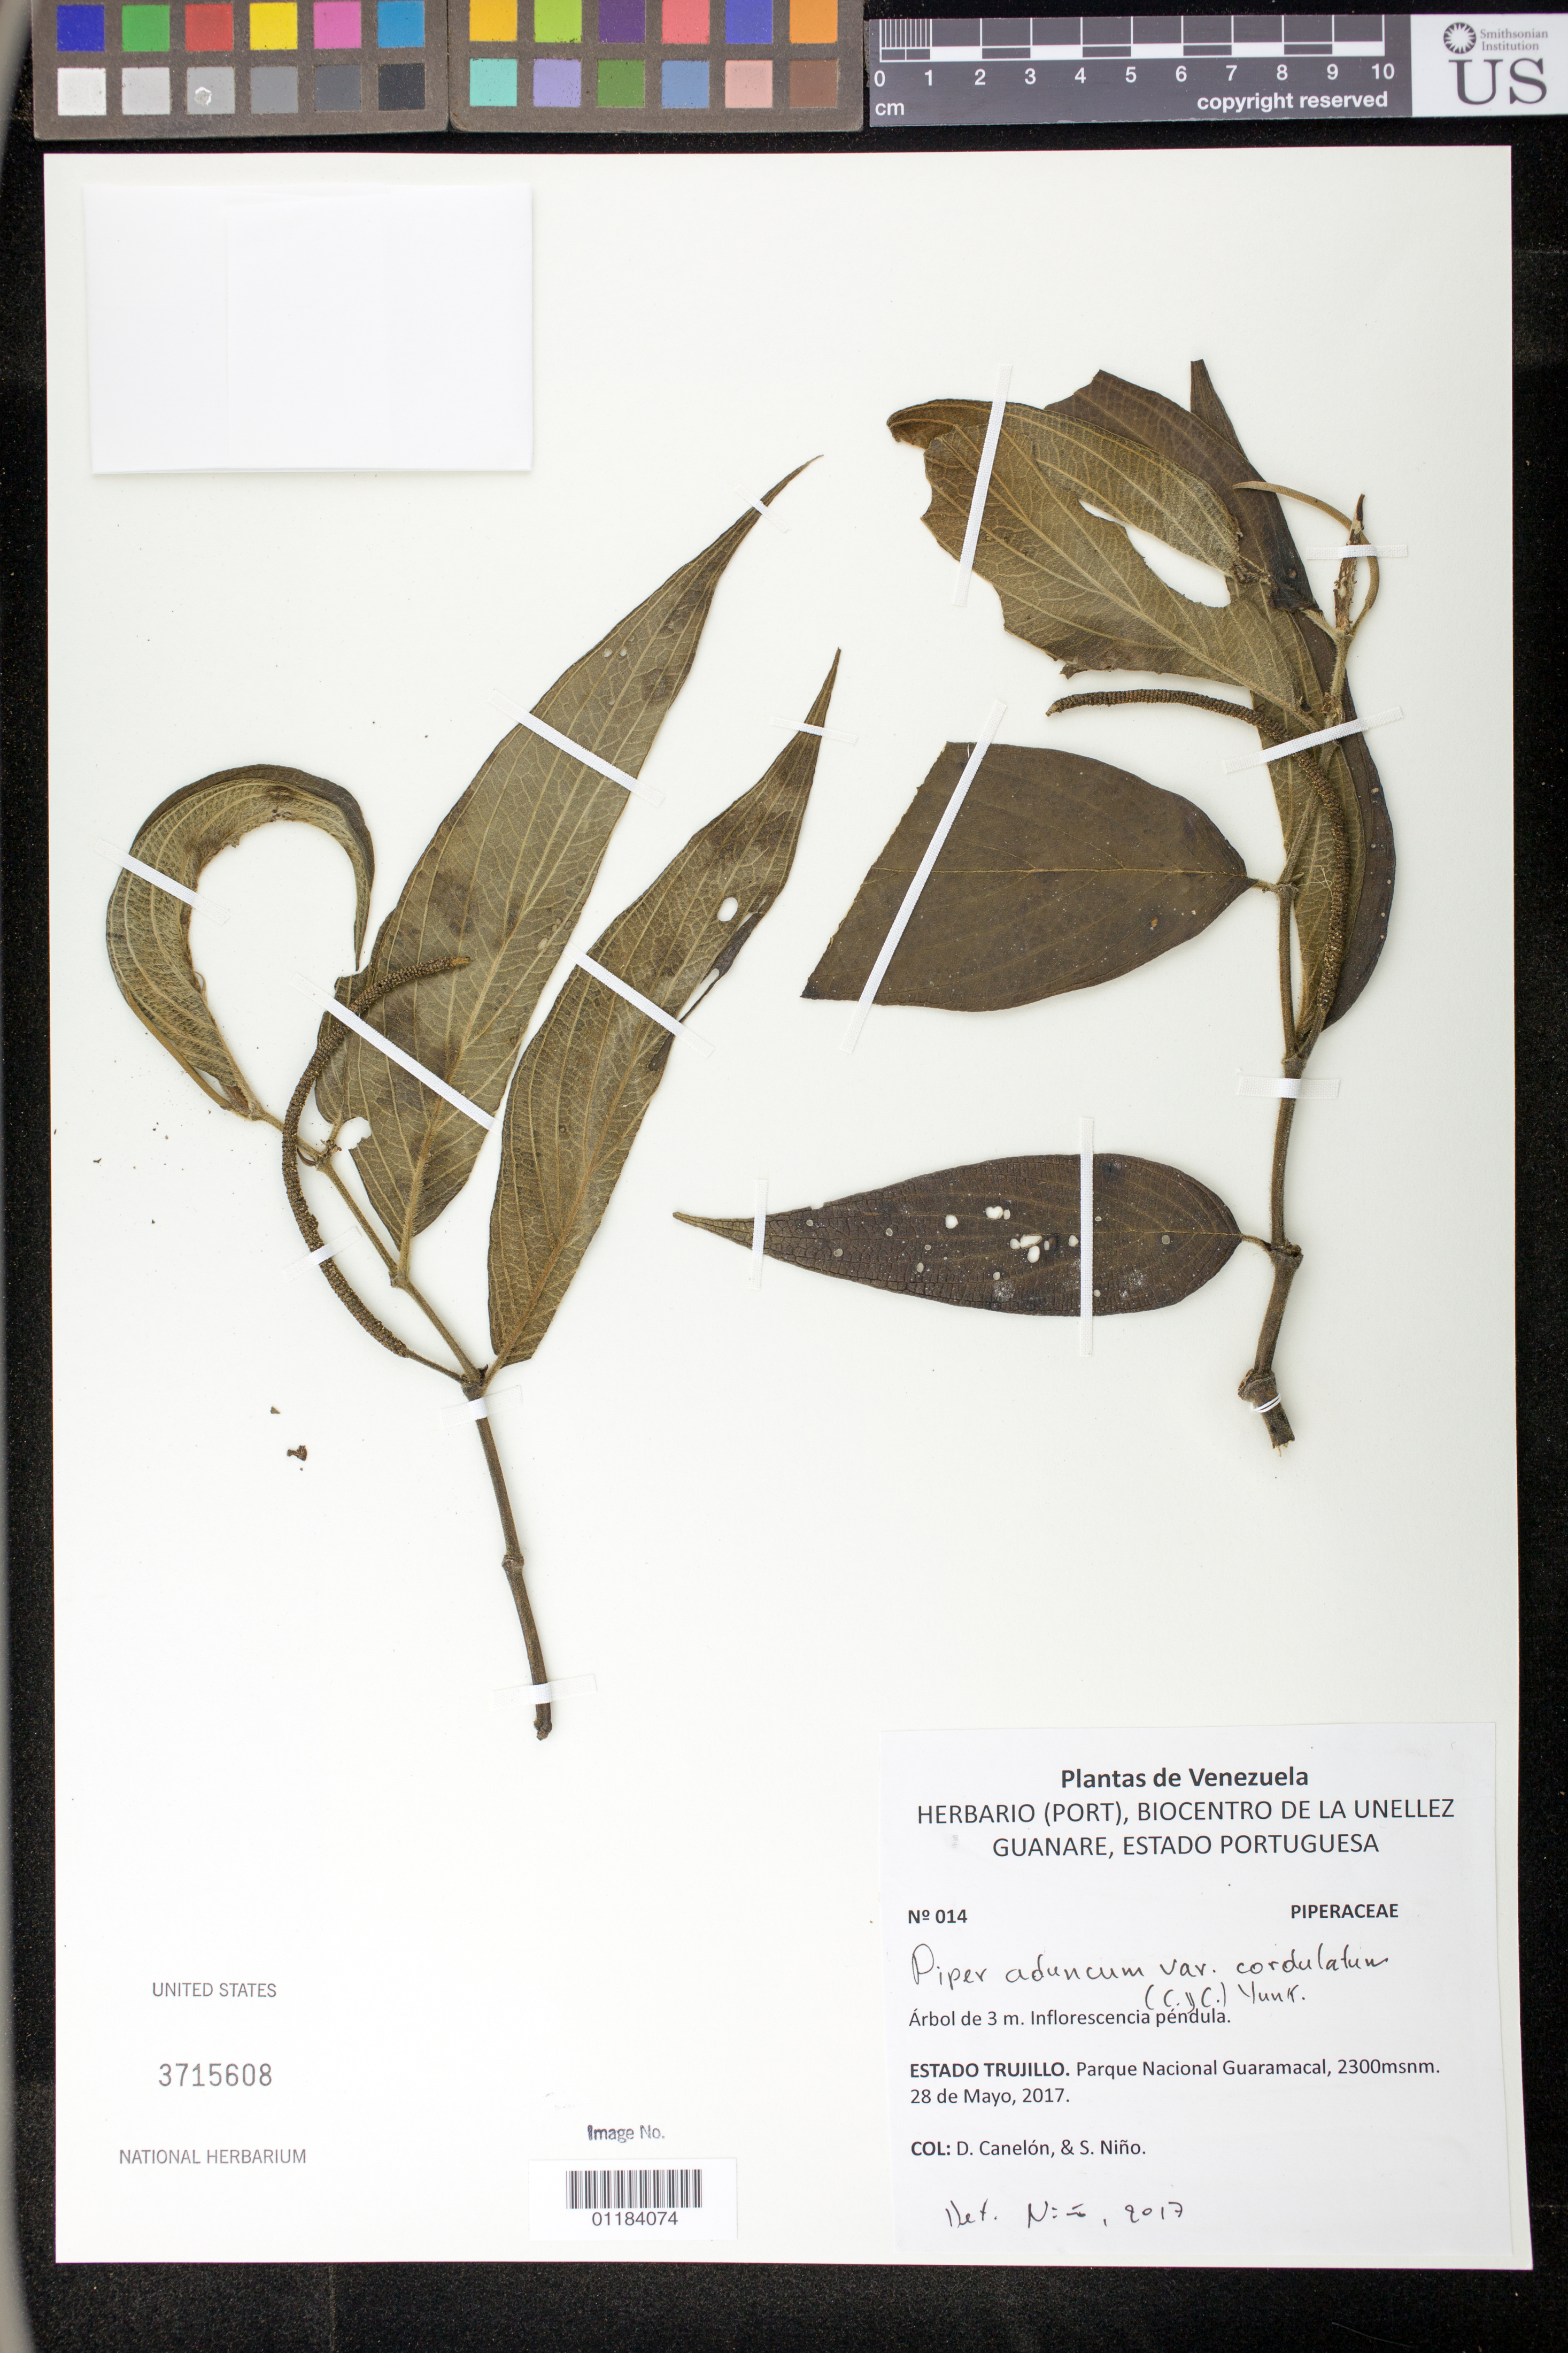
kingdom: Plantae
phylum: Tracheophyta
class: Magnoliopsida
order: Piperales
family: Piperaceae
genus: Piper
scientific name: Piper aduncum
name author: L.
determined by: Dorr, L. J., (BOT), Smithsonian Institution - National Museum of Natural History (UNITED STATES)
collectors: D. Canelón & S. M. Niño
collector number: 14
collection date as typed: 28 de Mayo, 2017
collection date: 2017-05-28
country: Venezuela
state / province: Trujillo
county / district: Boconó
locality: Parque Nacional Guaramacal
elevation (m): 2300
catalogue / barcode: US 3715608